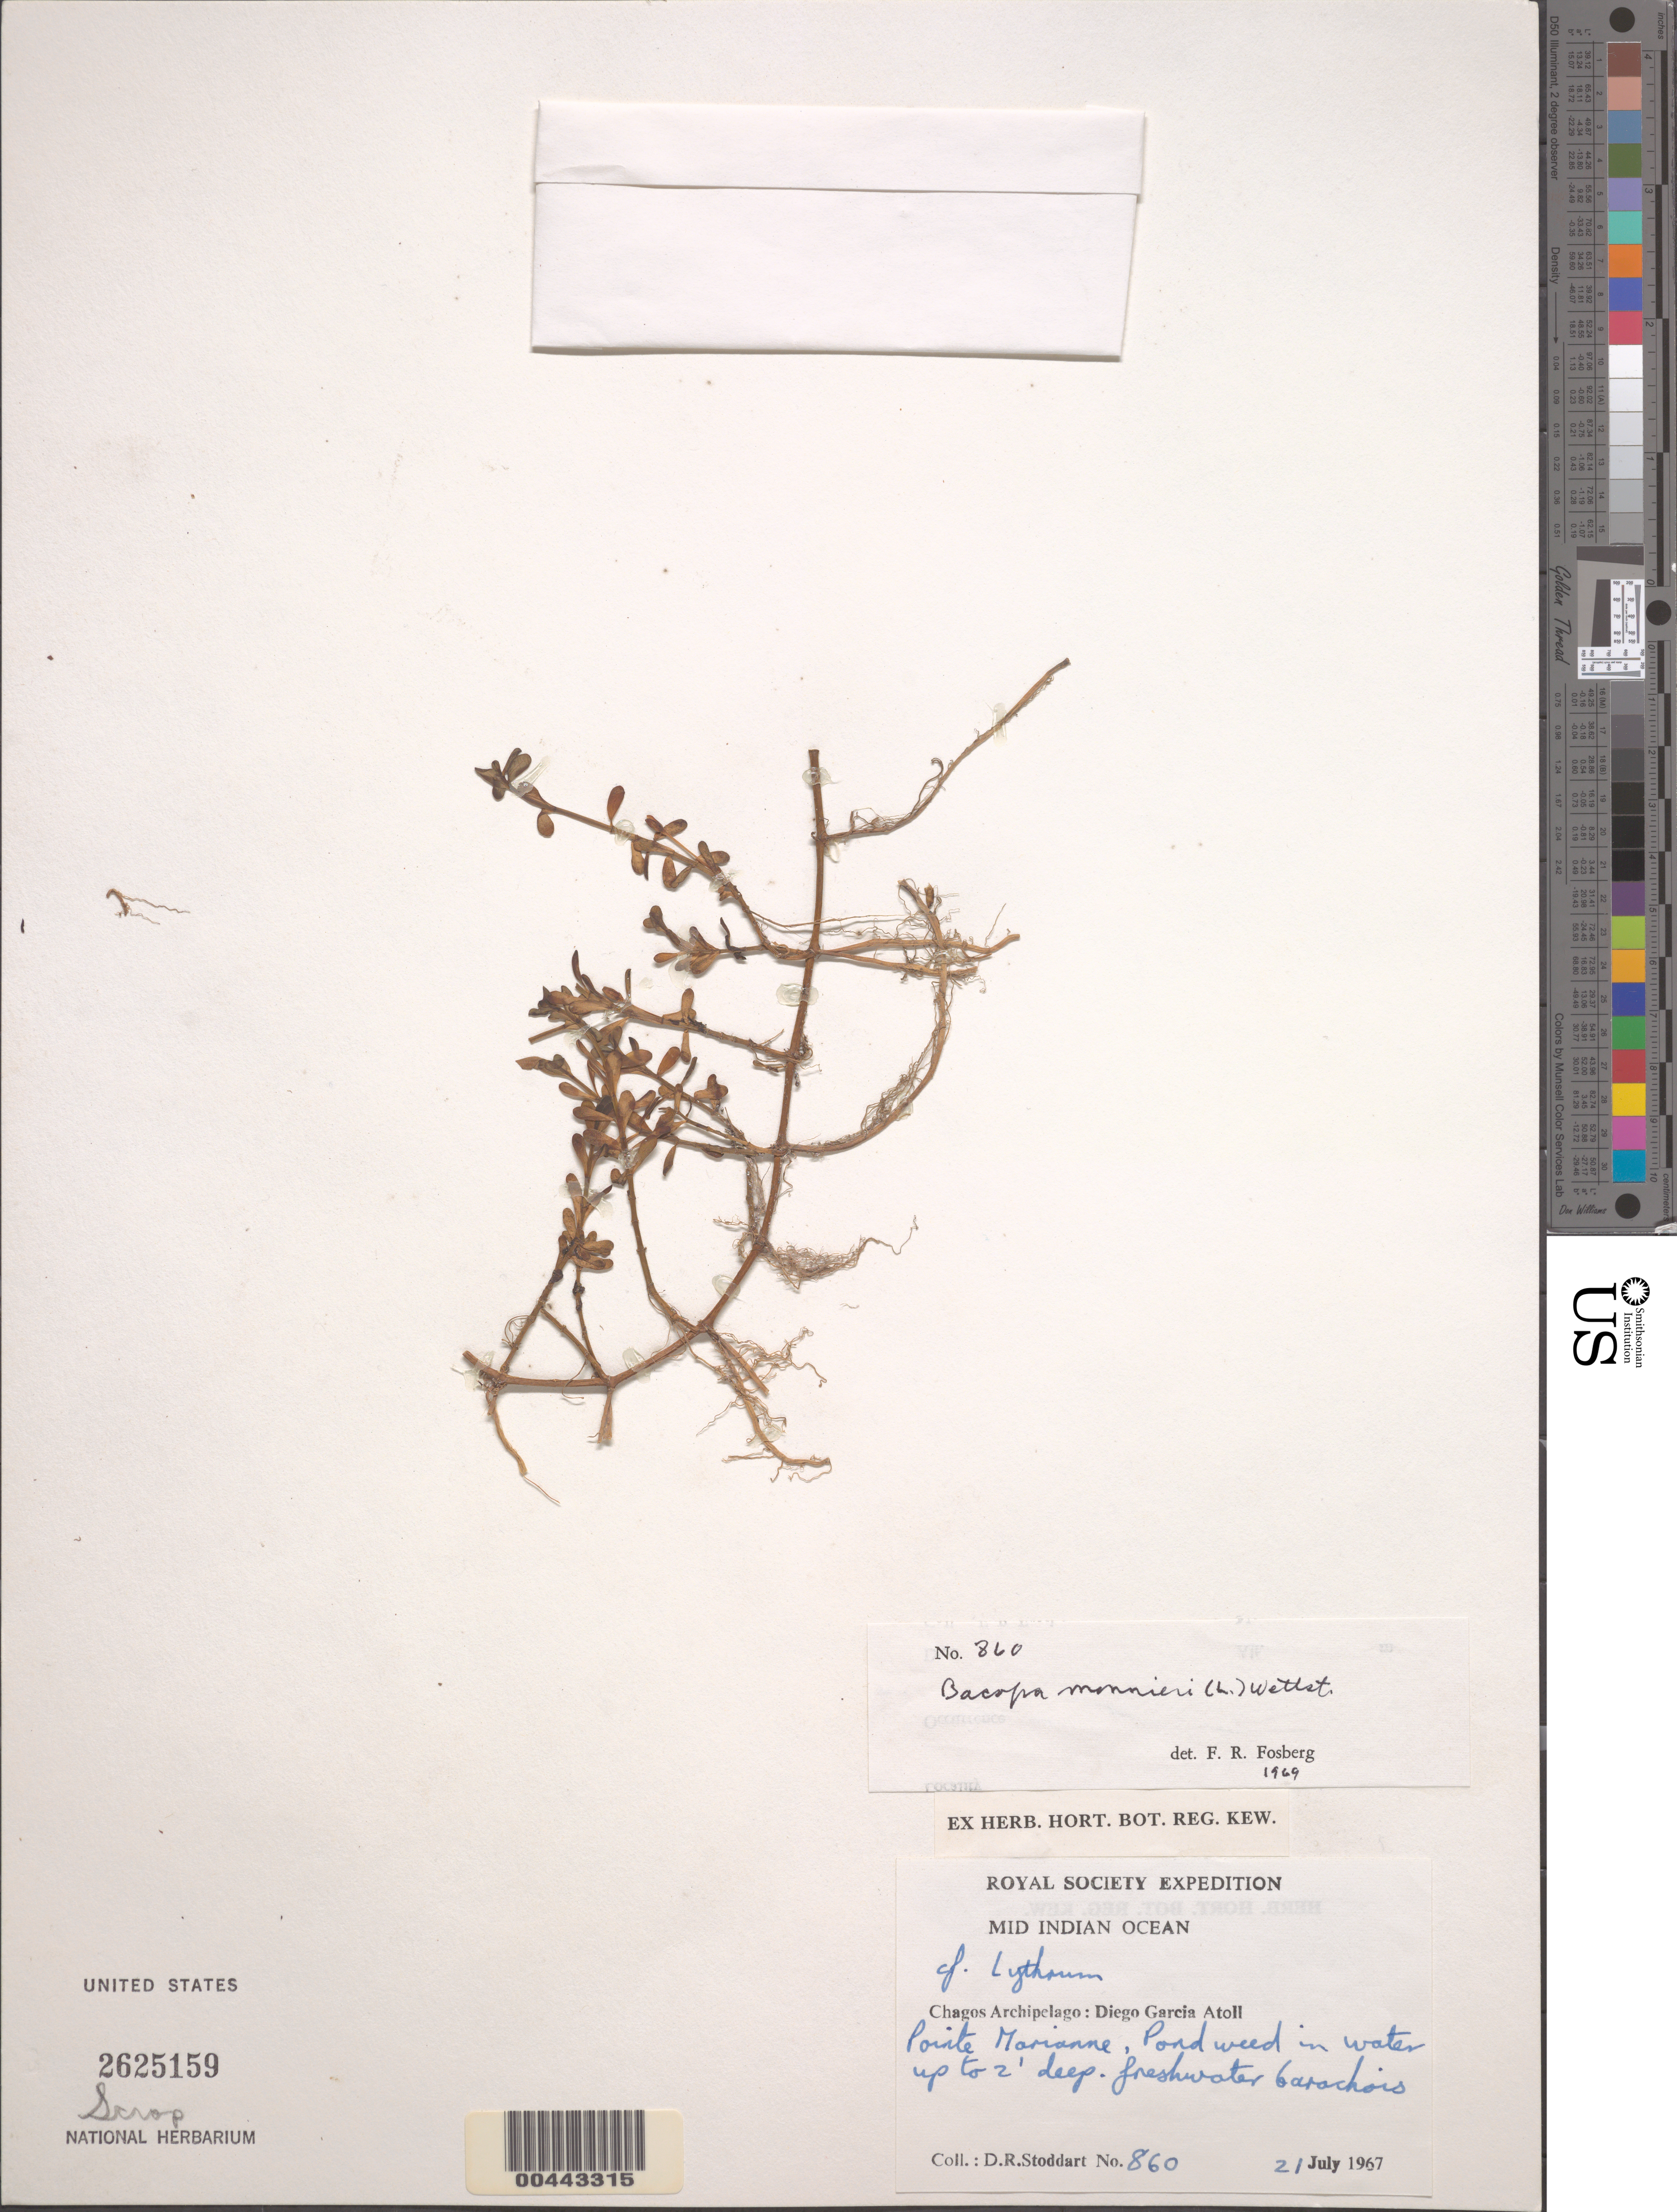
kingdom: Plantae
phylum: Tracheophyta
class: Magnoliopsida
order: Lamiales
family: Plantaginaceae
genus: Bacopa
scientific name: Bacopa monnieri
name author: (L.) Pennell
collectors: D. R. Stoddart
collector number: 860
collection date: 1967-07-21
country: British Indian Ocean Territory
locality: Mid Indian Ocean. Chagos Archipelago: Diego Garcia Atoll. Pointe Marianne.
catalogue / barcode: US 2625159